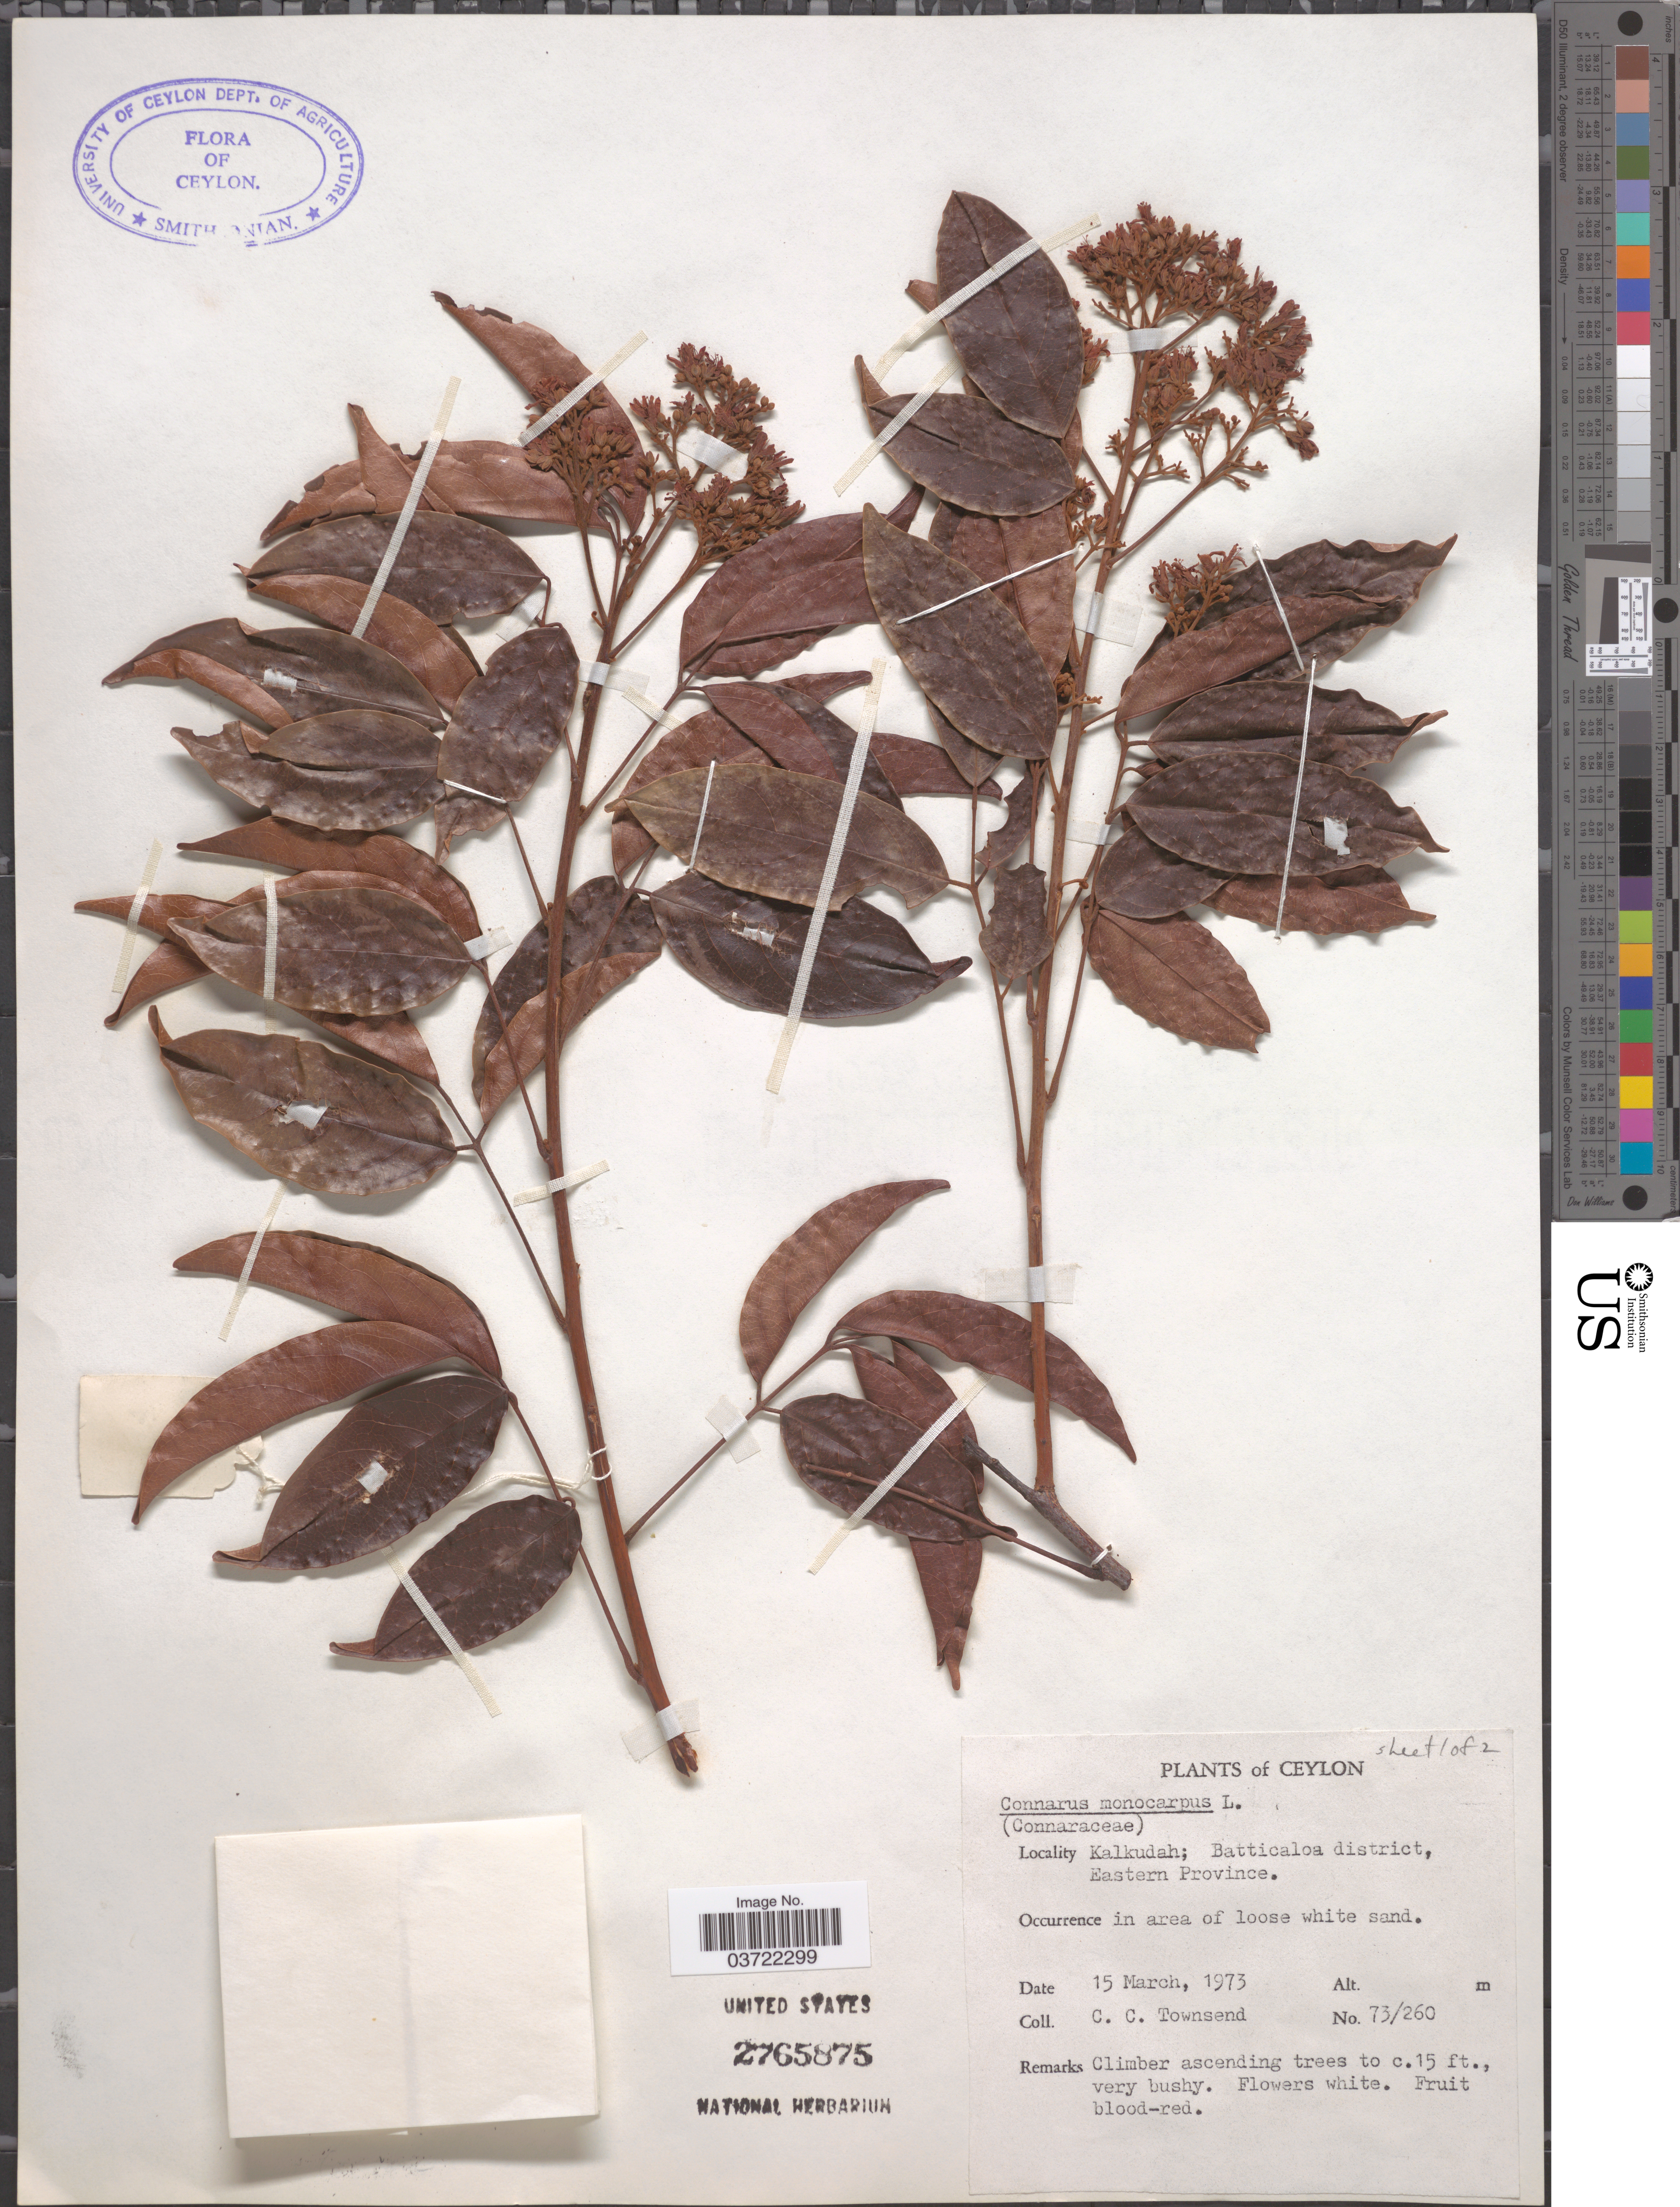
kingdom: Plantae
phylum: Tracheophyta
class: Magnoliopsida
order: Oxalidales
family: Connaraceae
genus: Connarus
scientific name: Connarus monocarpos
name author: L.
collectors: C. C. Townsend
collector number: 73/260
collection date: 1973-03-15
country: Sri Lanka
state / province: Eastern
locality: Ceylon. Kalkudah; Batticaloa district.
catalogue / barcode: US 2765875